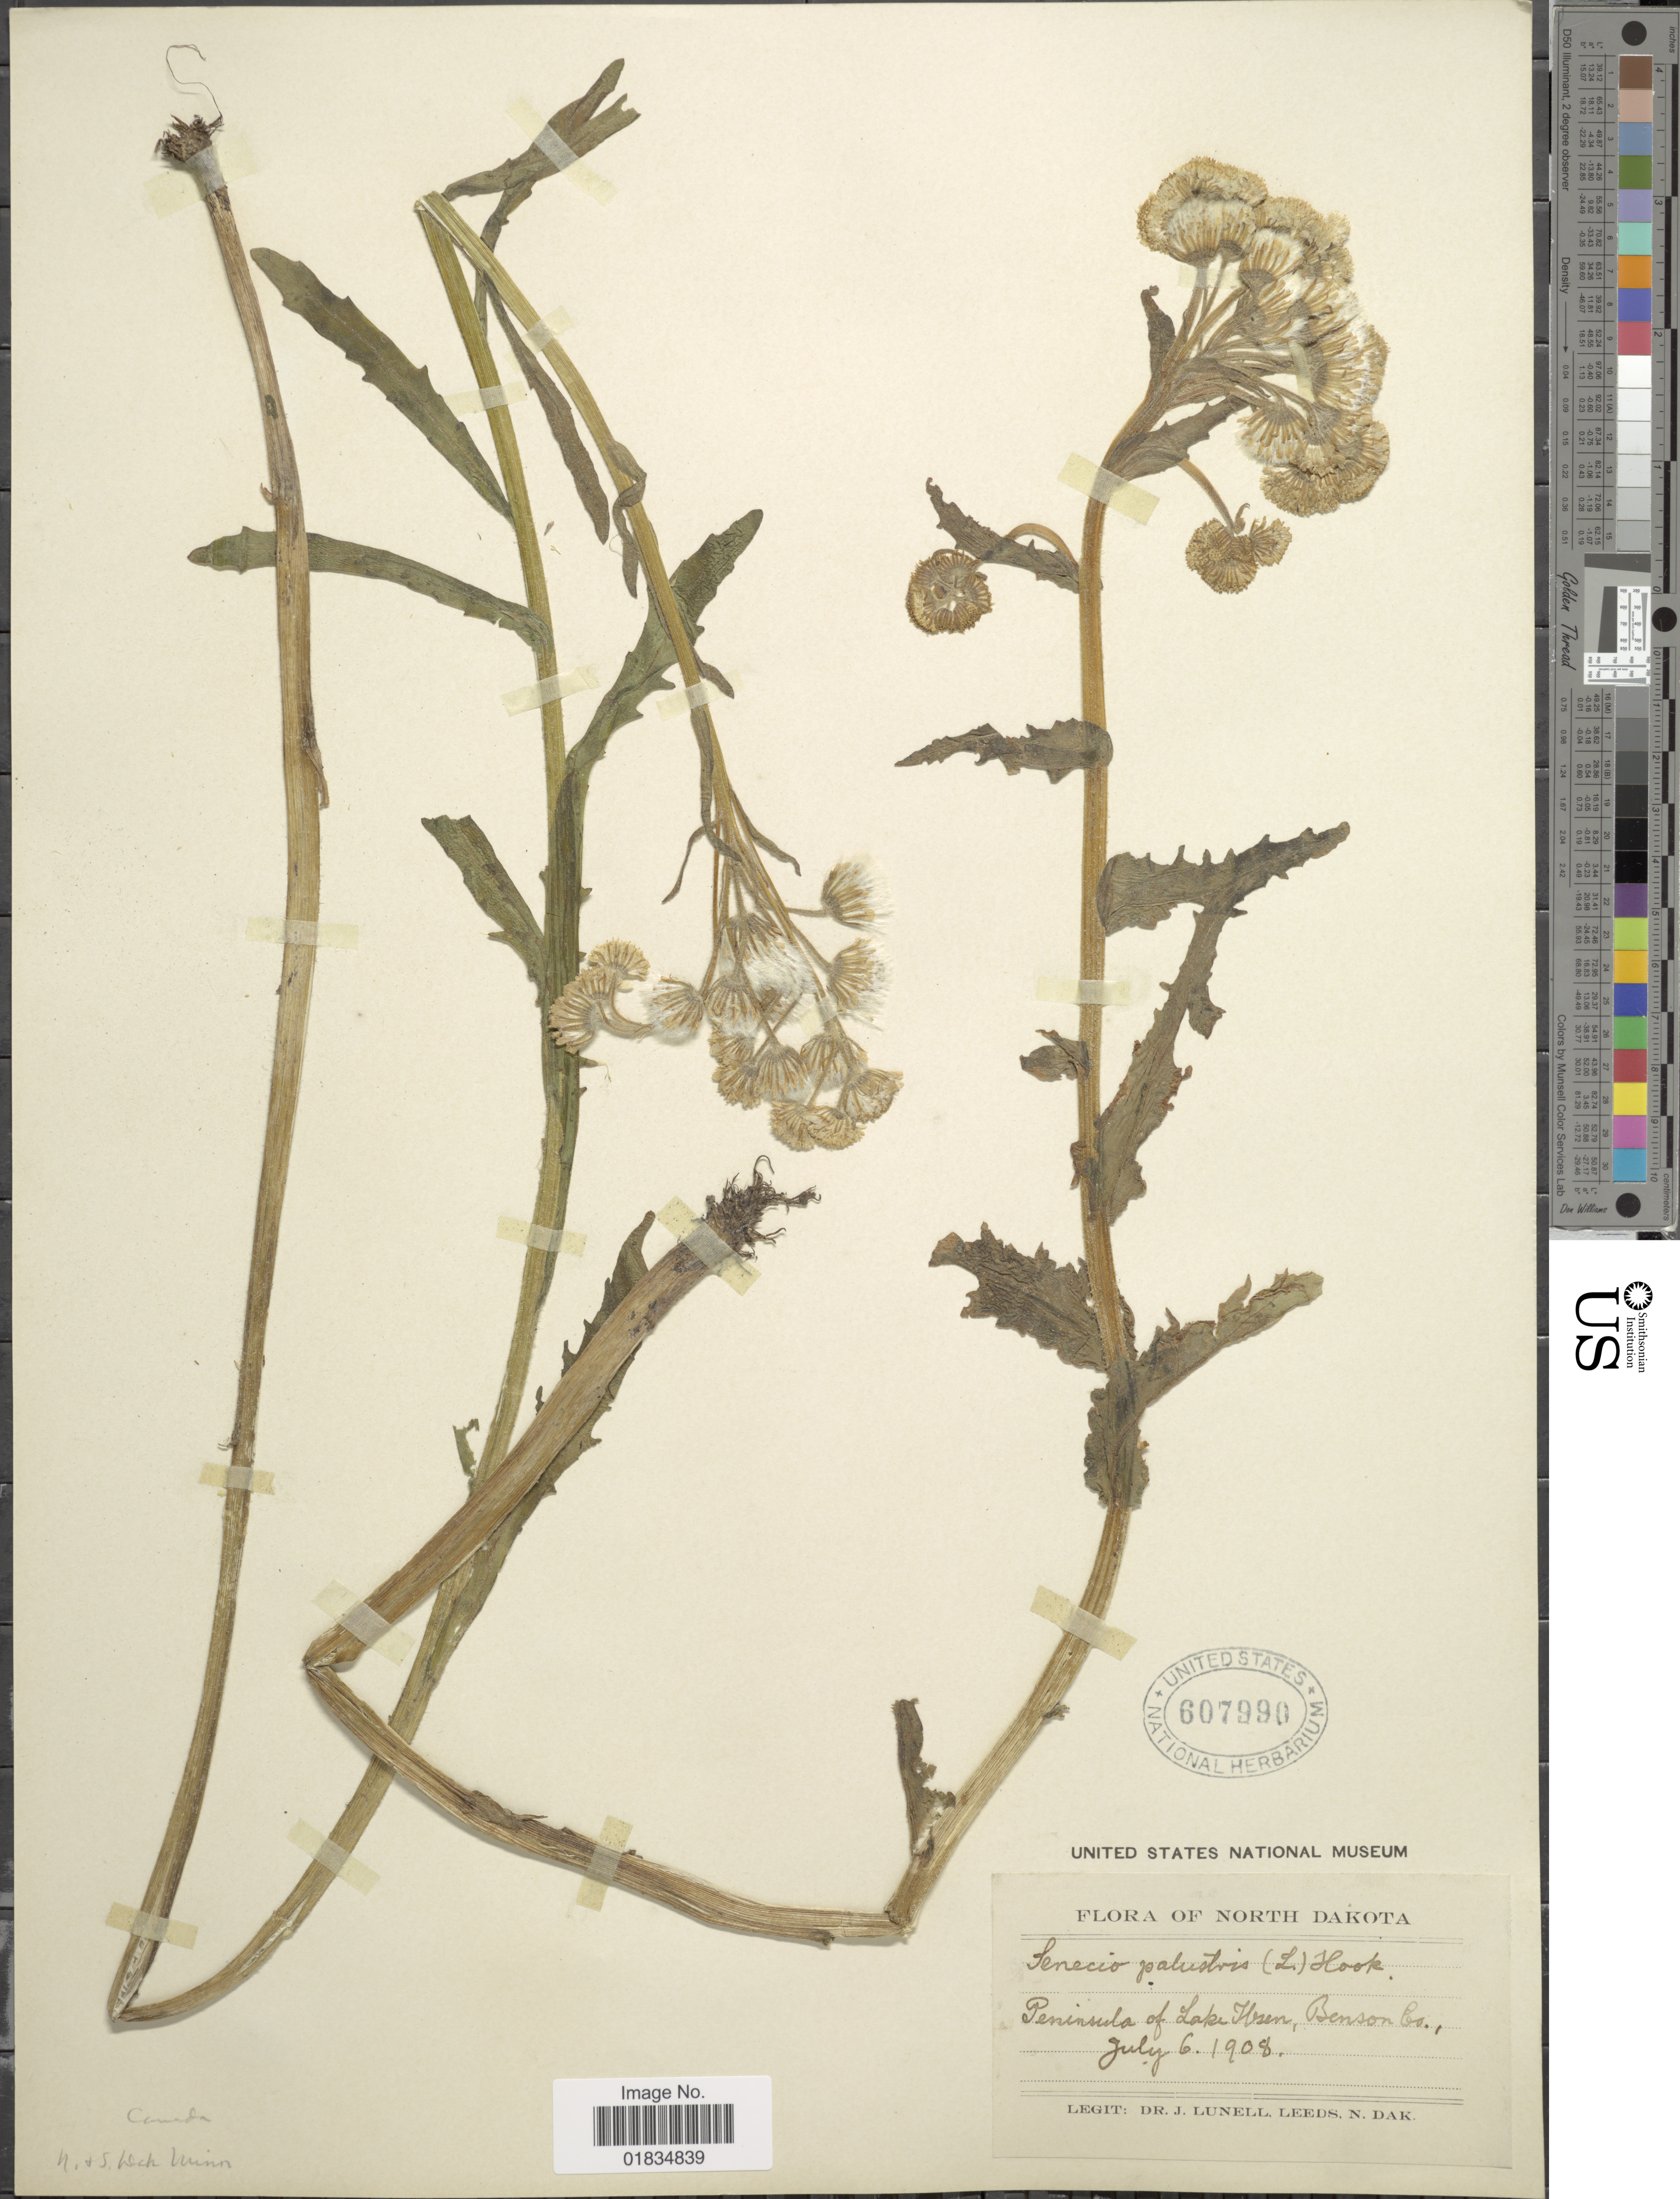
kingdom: Plantae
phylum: Tracheophyta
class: Magnoliopsida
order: Asterales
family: Asteraceae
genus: Tephroseris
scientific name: Tephroseris palustris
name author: (L.) Rchb.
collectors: J. Lunell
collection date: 1908-07-06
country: United States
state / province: North Dakota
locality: Peninsula of Lake Ibsen, Benson Co.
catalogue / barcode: US 607990